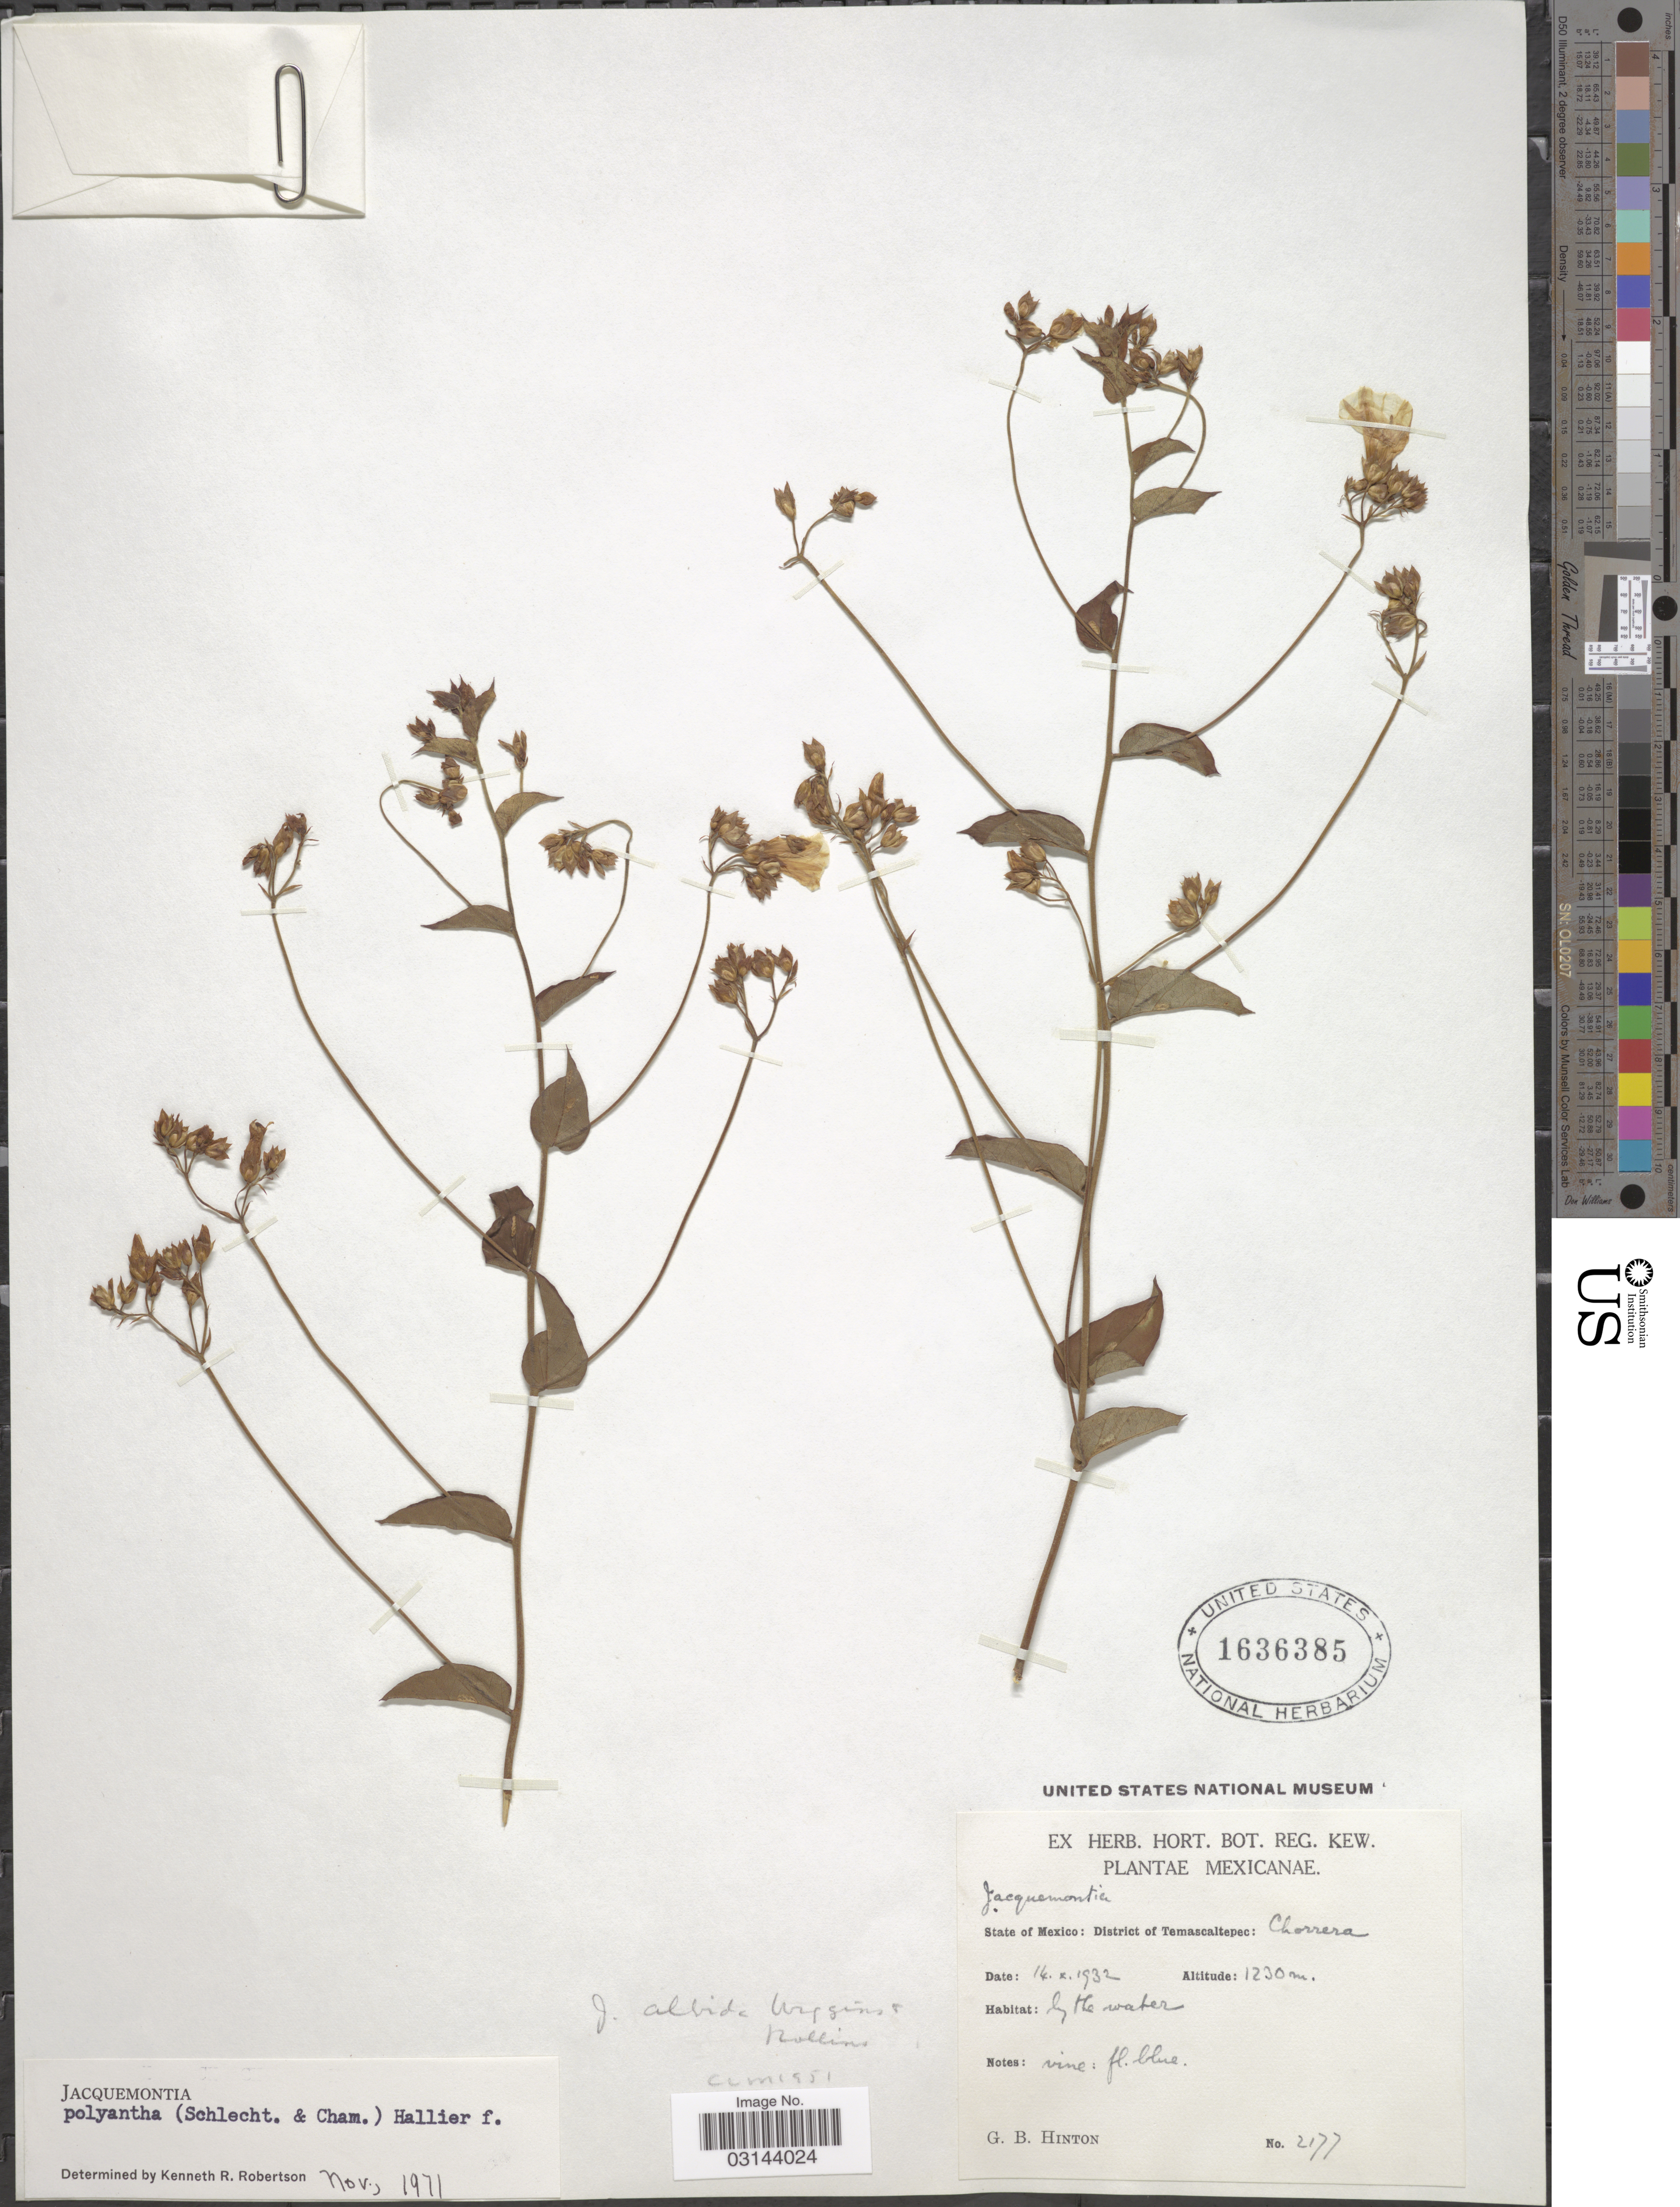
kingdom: Plantae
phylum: Tracheophyta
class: Magnoliopsida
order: Solanales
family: Convolvulaceae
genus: Jacquemontia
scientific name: Jacquemontia polyantha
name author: (Schltdl. & Cham.) Hallier f.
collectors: G. B. Hinton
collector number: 2177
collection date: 1932-10-14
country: Mexico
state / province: México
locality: State of Mexico: District of Temascaltepec: Chorrera.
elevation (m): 1230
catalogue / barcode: US 1636385